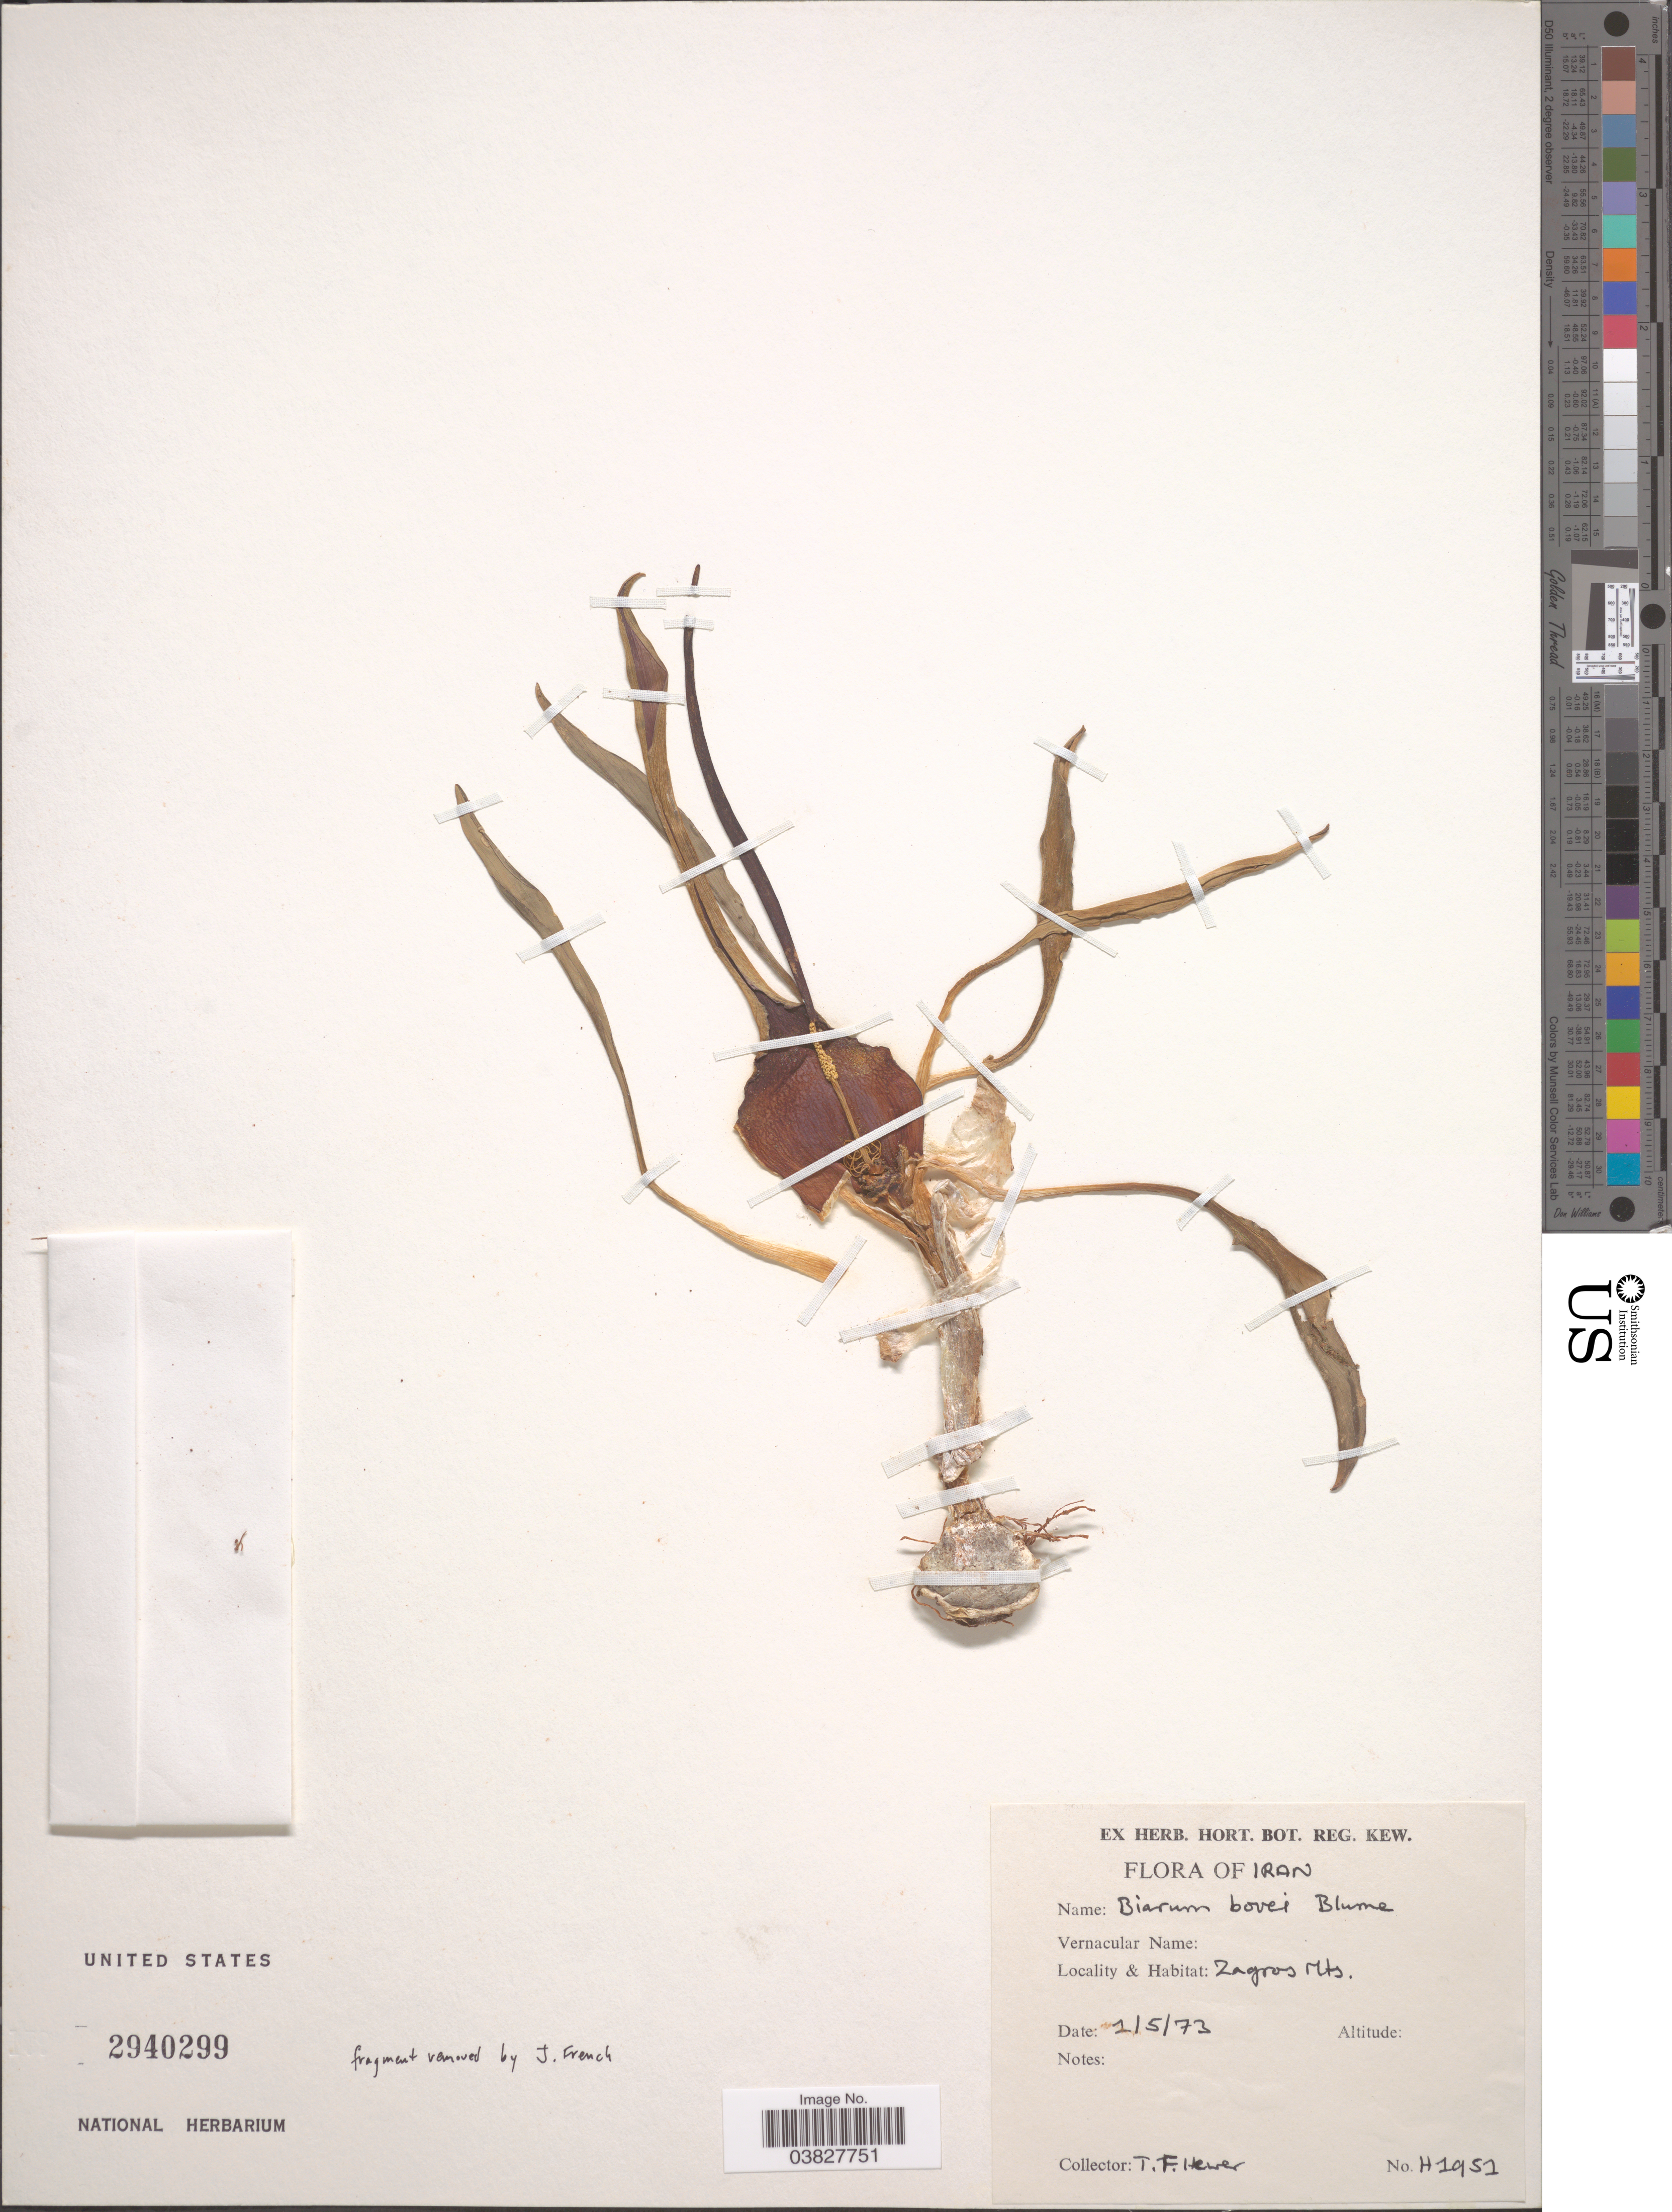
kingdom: Plantae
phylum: Tracheophyta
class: Liliopsida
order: Alismatales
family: Araceae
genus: Biarum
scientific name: Biarum bovei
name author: Blume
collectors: T. Hewer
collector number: H1951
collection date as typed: Transcribed d/m/y: 1/5/73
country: Iran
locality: Zagros Mts.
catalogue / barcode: US 2940299